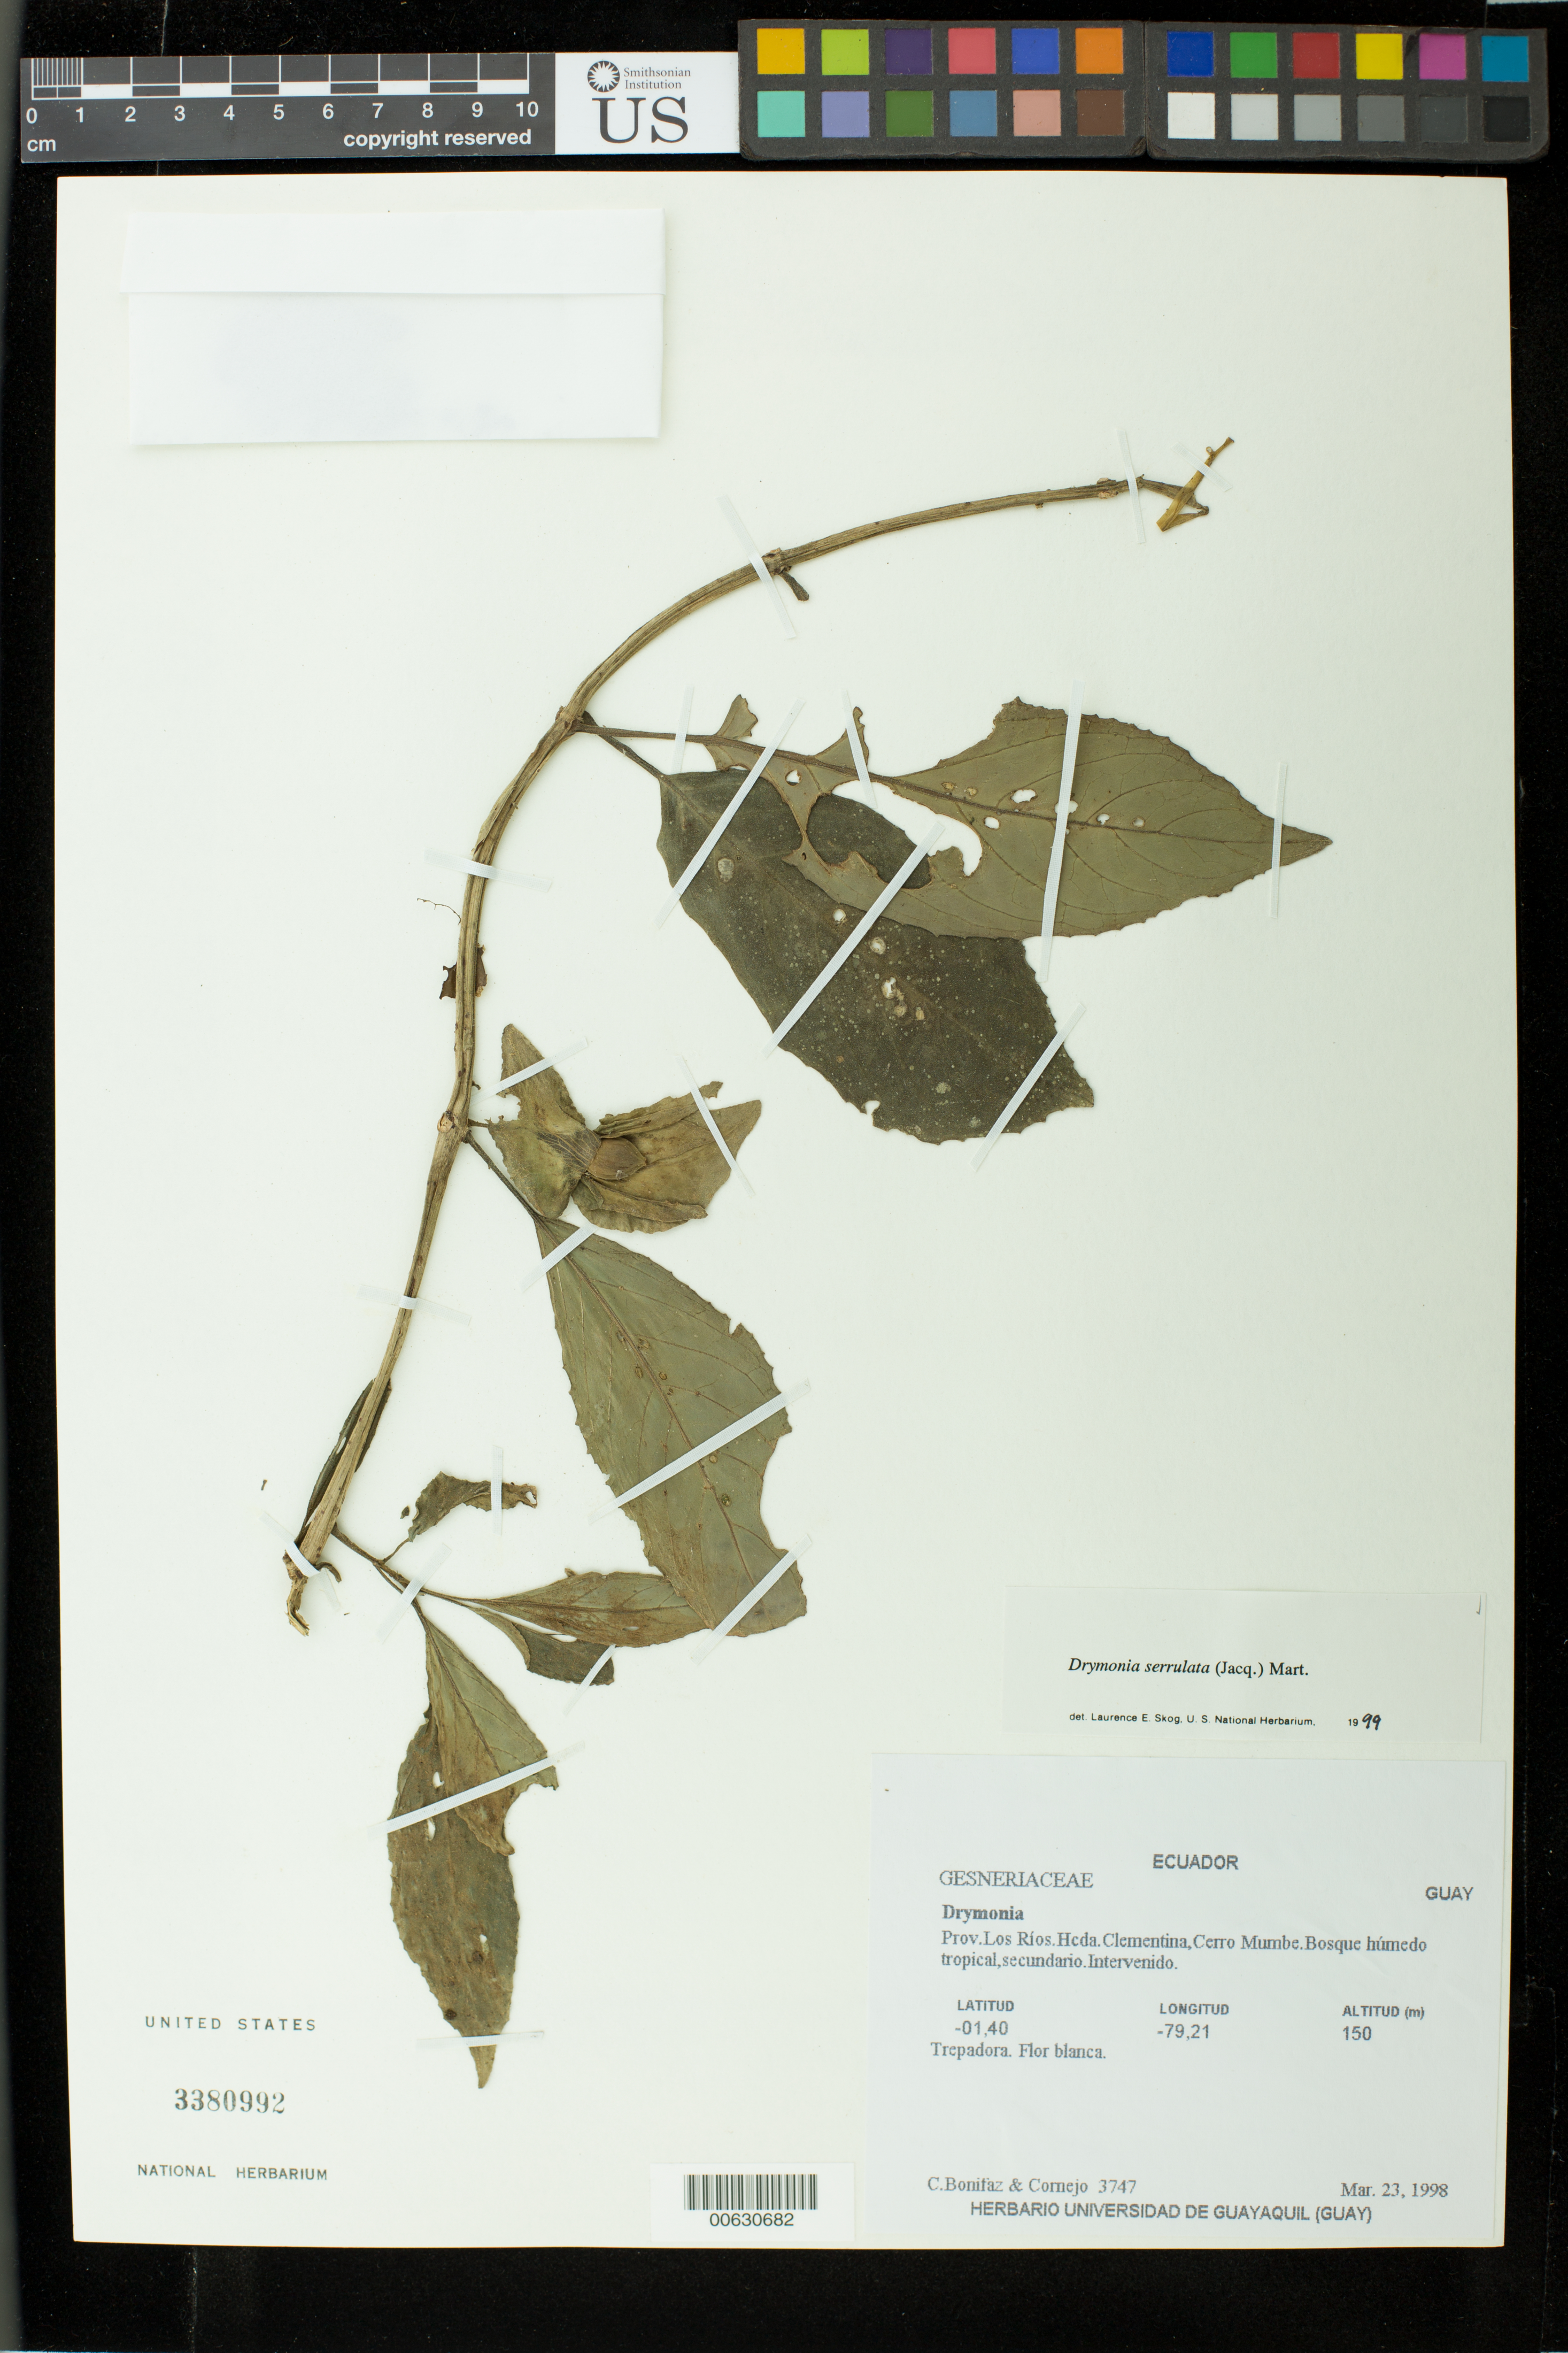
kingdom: Plantae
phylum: Tracheophyta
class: Magnoliopsida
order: Lamiales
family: Gesneriaceae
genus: Drymonia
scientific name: Drymonia serrulata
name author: (Jacq.) Mart.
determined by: Skog, Laurence E.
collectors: C. Bonifaz & X. F. Cornejo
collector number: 3747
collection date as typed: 23 Mar 1998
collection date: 1998-03-23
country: Ecuador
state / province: Los Ríos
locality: Hcda. Clementina, Cerro Mumbe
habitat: Bosque húmedo tropical, secundario; intervenido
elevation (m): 150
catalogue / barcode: US 3380992